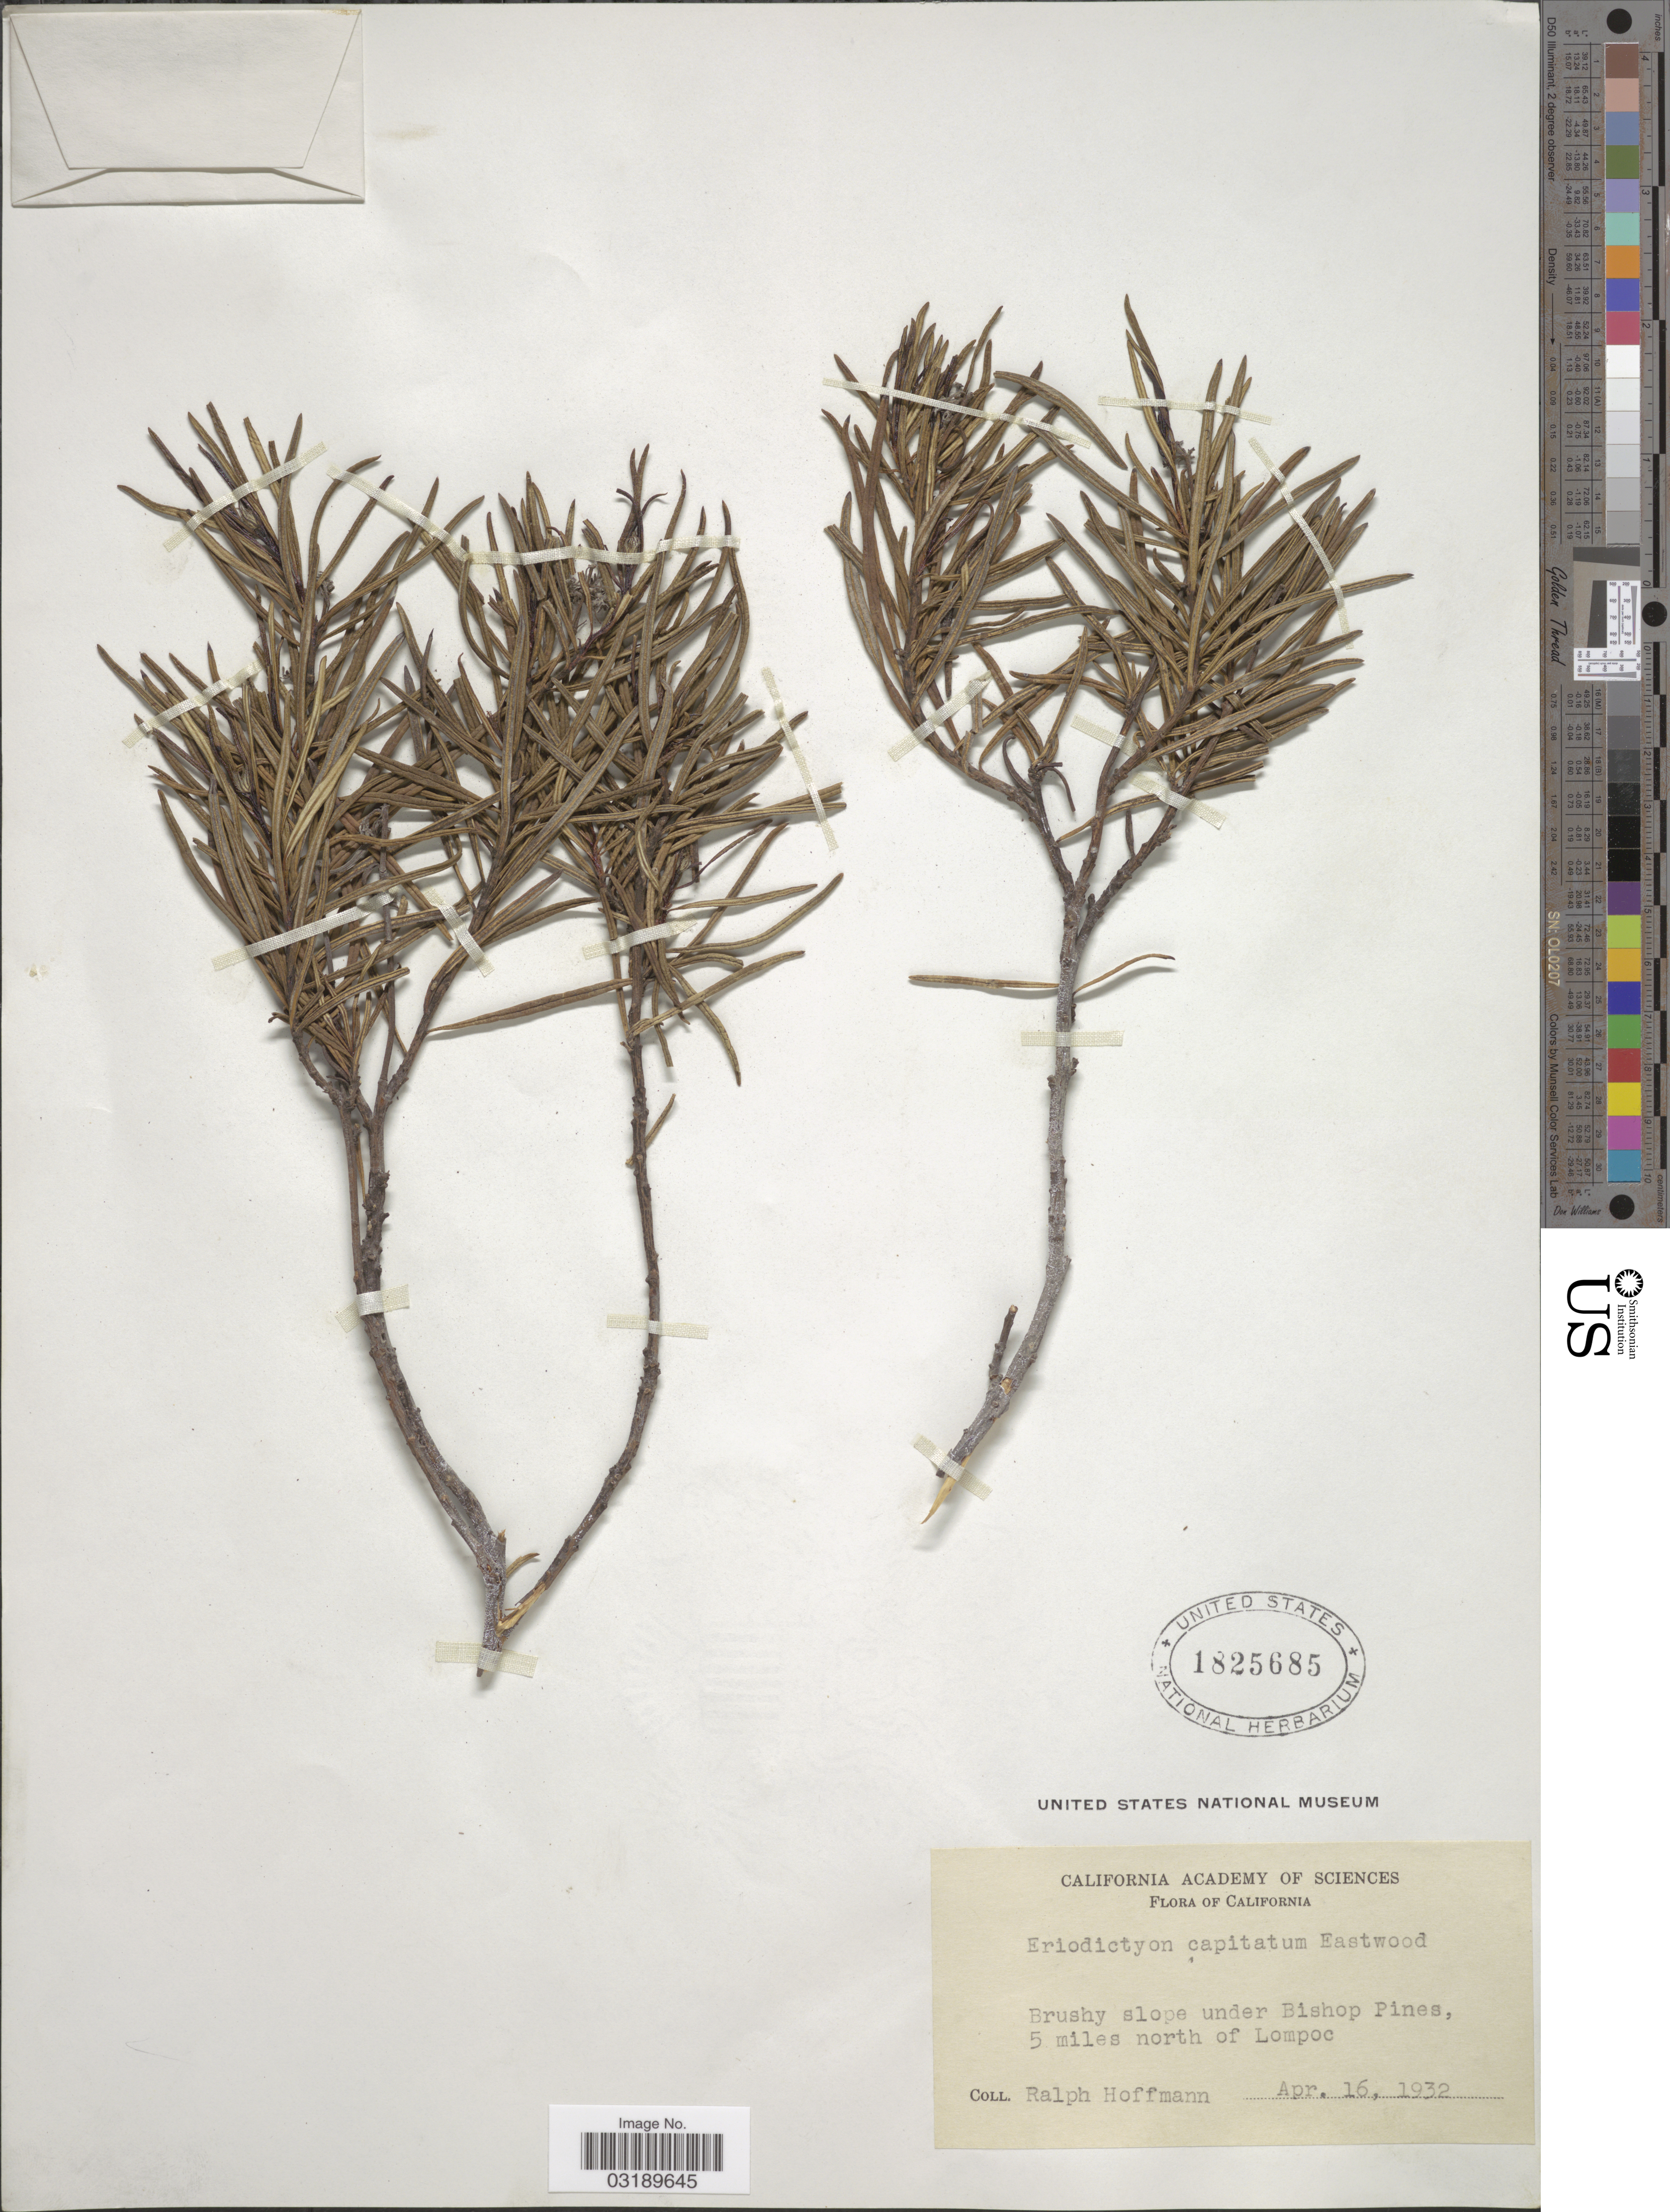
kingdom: Plantae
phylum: Tracheophyta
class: Magnoliopsida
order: Boraginales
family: Namaceae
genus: Eriodictyon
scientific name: Eriodictyon capitatum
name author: Eastw.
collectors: R. Hoffmann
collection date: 1932-04-16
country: United States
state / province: California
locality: Brushy slope under Bishop Pines, 5 miles north of Lompoc.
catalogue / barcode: US 1825685